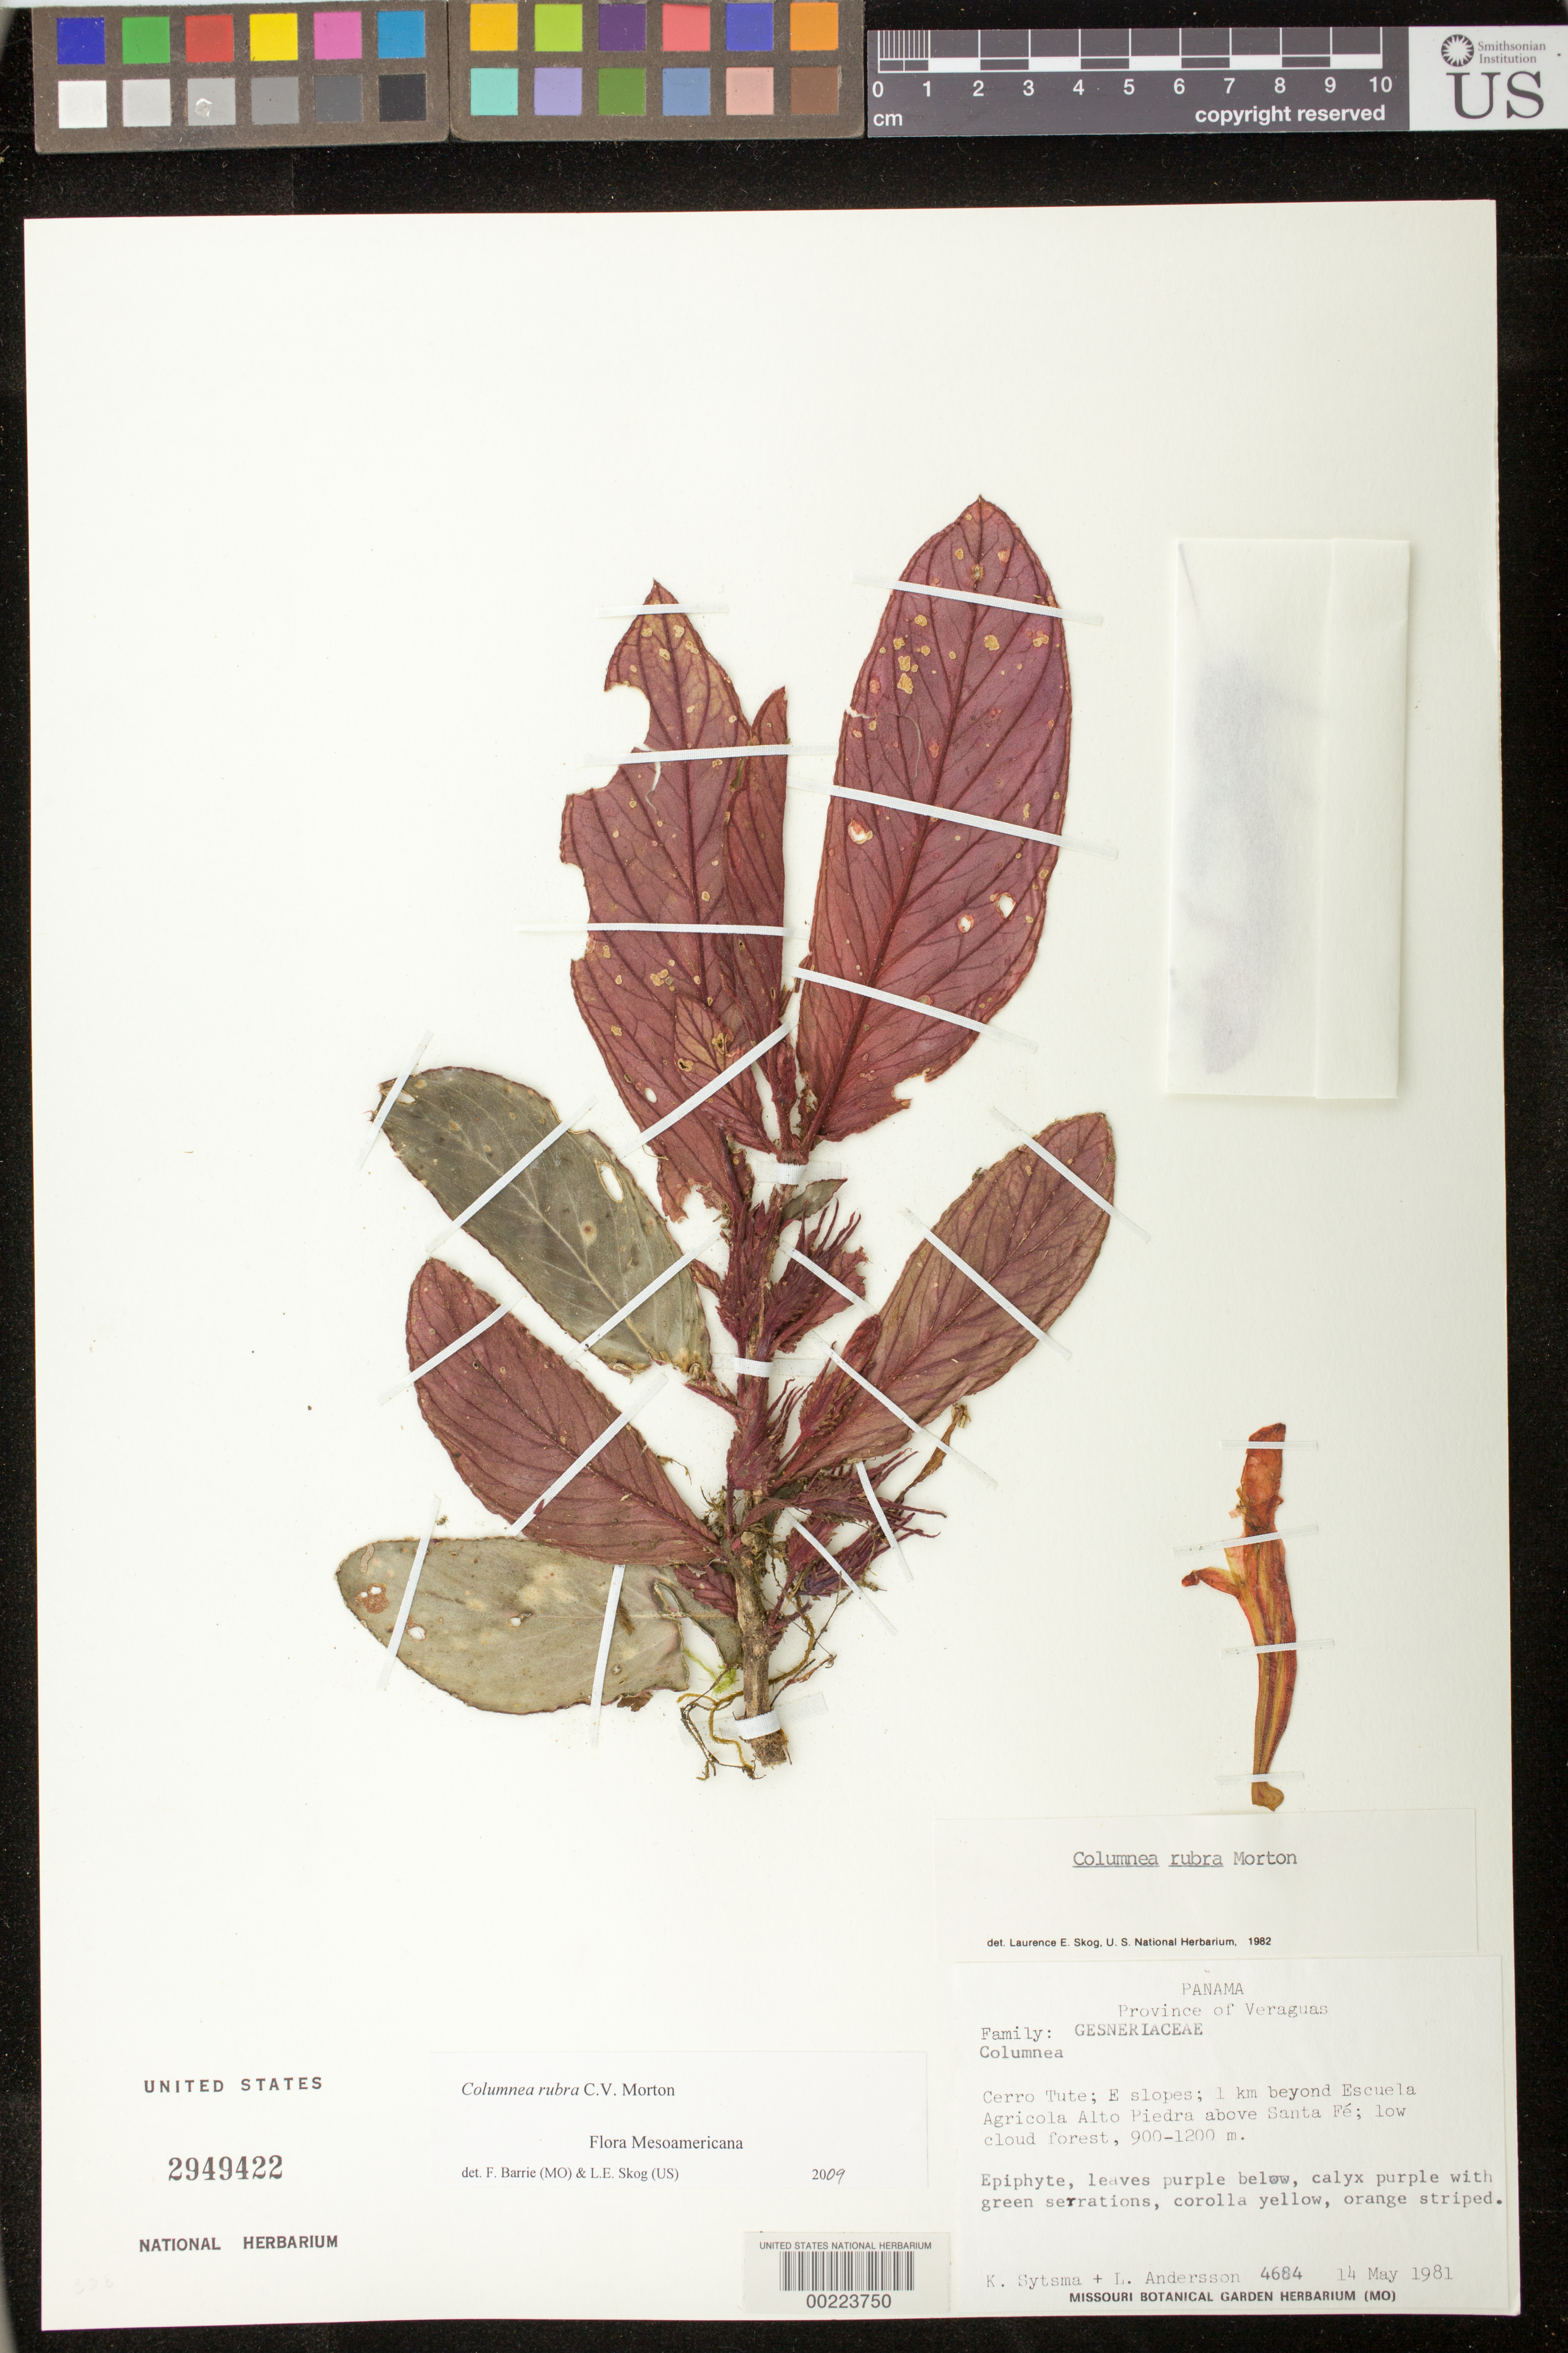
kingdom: Plantae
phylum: Tracheophyta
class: Magnoliopsida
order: Lamiales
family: Gesneriaceae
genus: Columnea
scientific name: Columnea rubra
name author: C.V. Morton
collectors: K. J. Sytsma & L. Andersson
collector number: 4684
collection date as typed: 14 May 1981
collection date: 1981-05-14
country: Panama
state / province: Veraguas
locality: Cerro Tute, E slopes, 1 km beyond Escuela Agricola Alto Piedra above Santa Fe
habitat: Low cloud forest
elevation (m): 900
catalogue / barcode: US 2949422